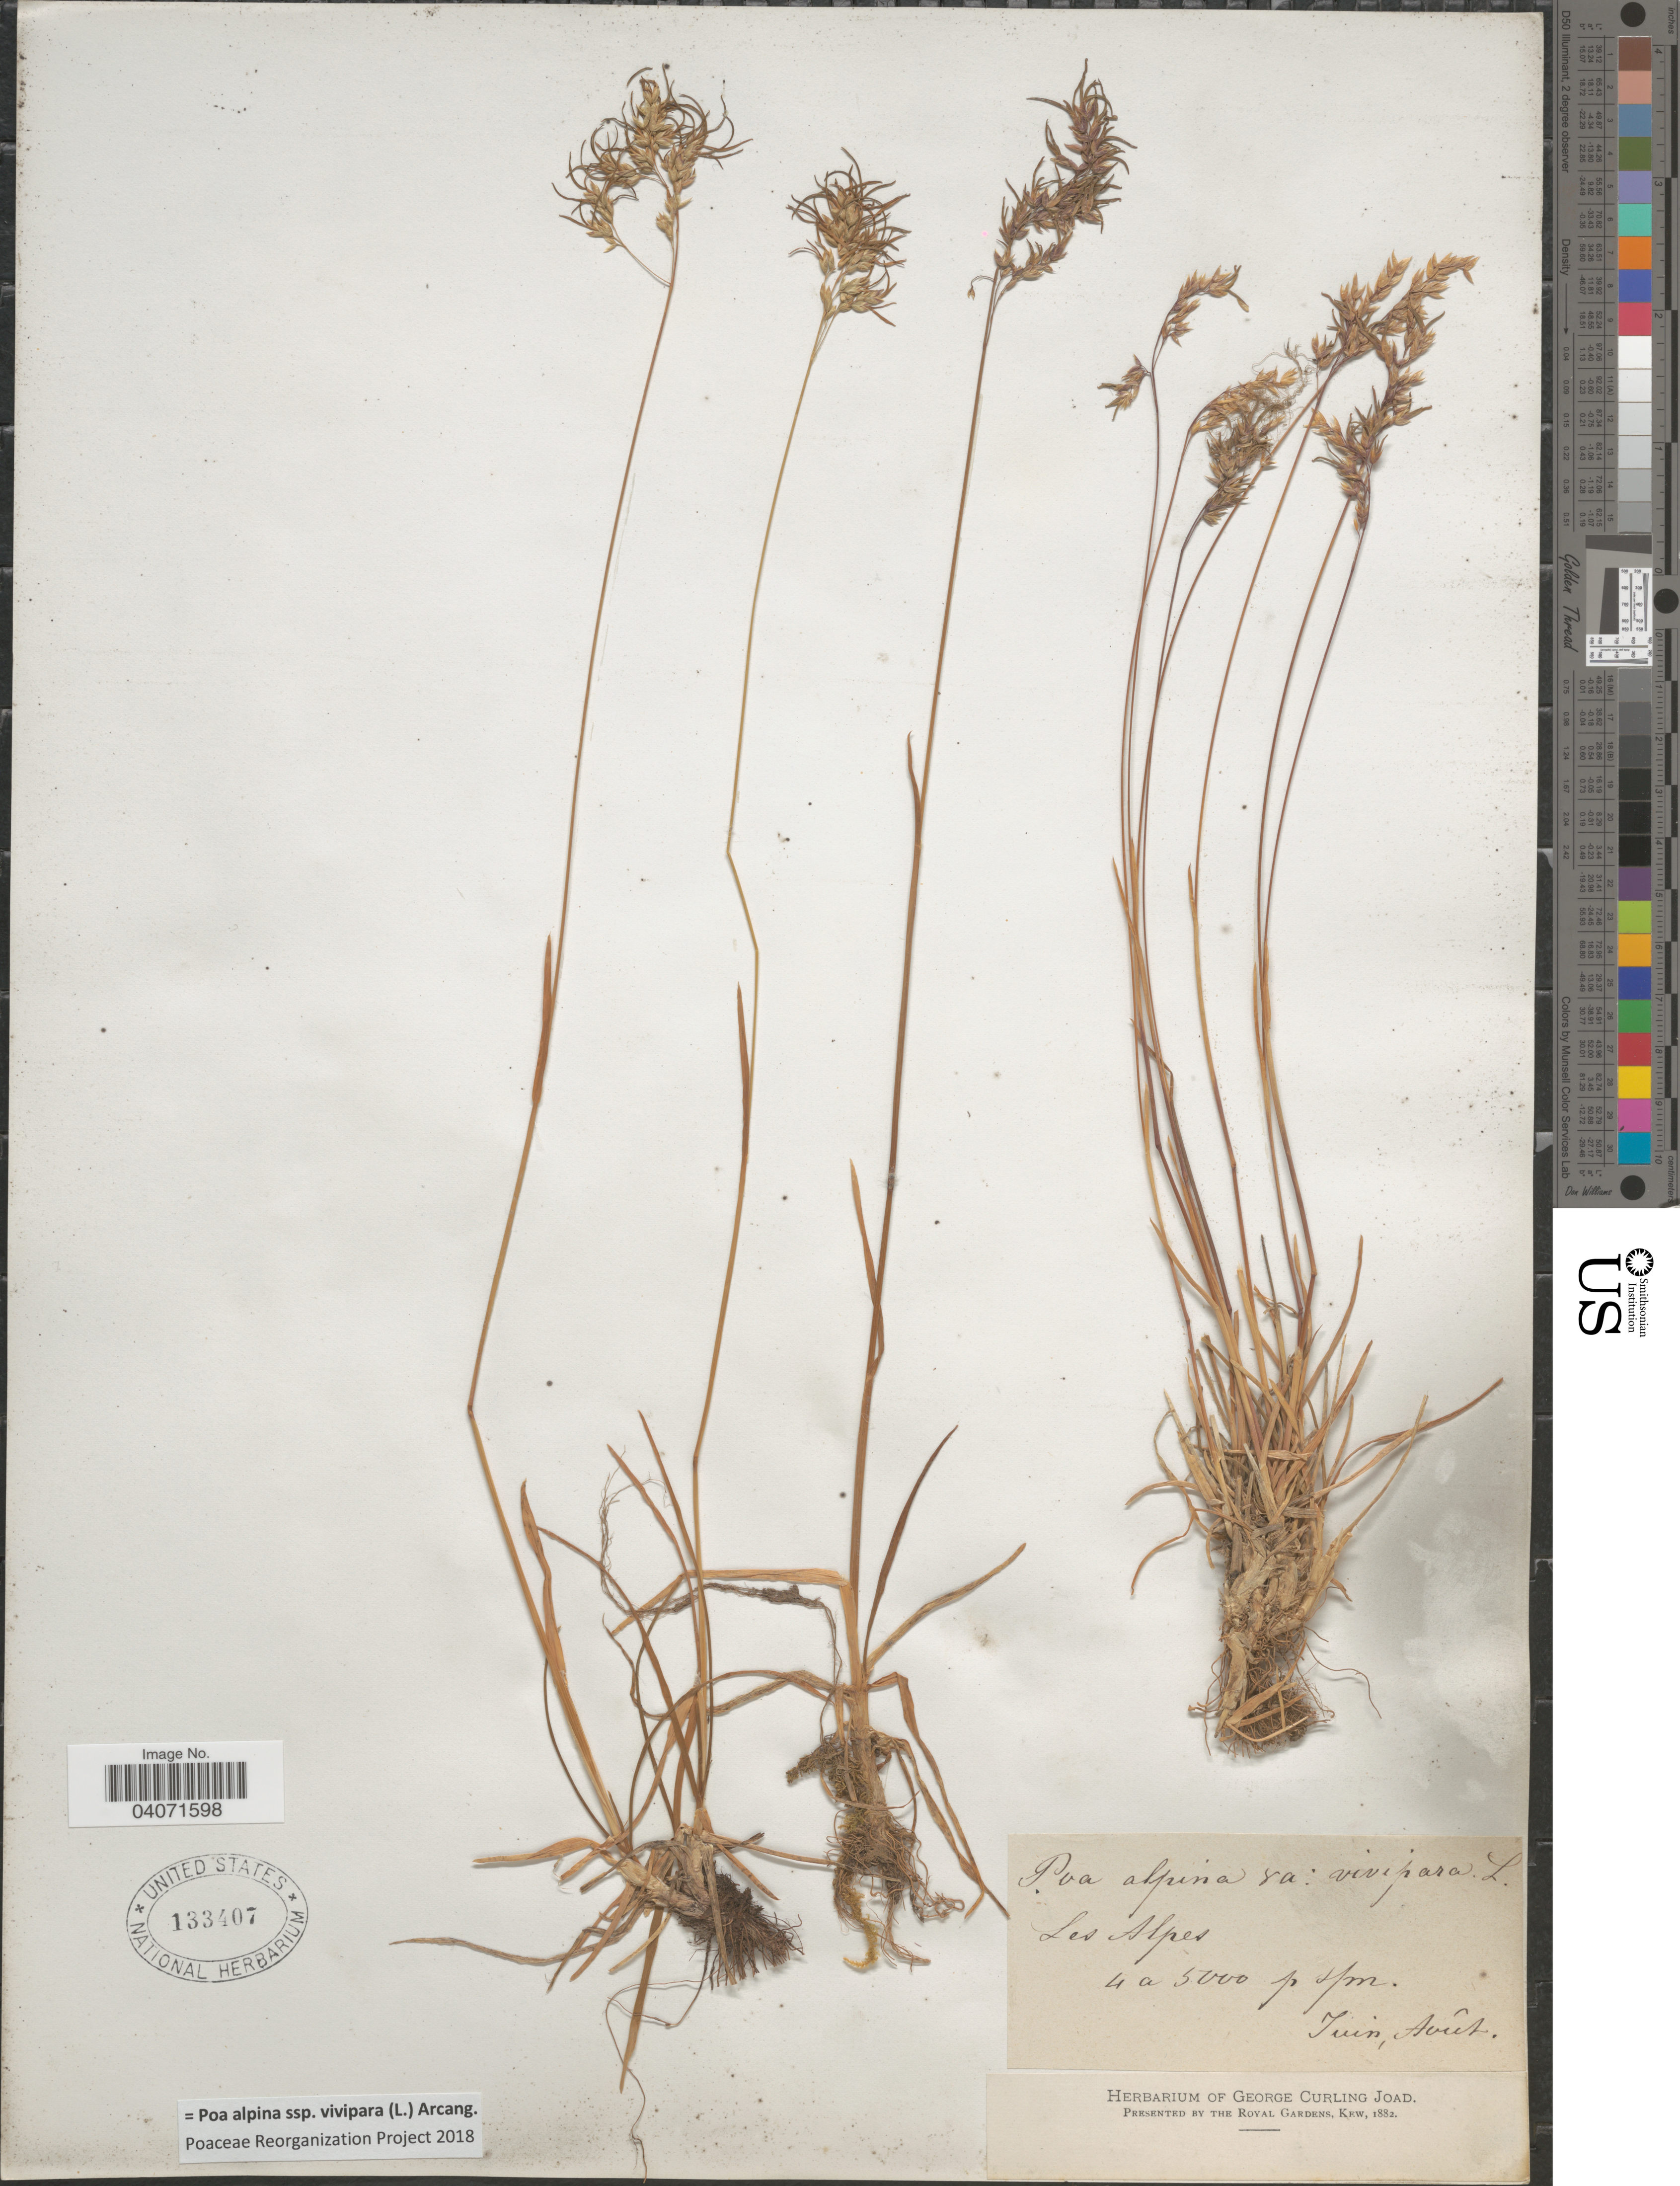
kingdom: Plantae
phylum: Tracheophyta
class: Liliopsida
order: Poales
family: Poaceae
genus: Poa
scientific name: Poa alpina subsp. vivipara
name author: (L.) Arcang.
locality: Les Alpes.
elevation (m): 4000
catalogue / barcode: US 133407